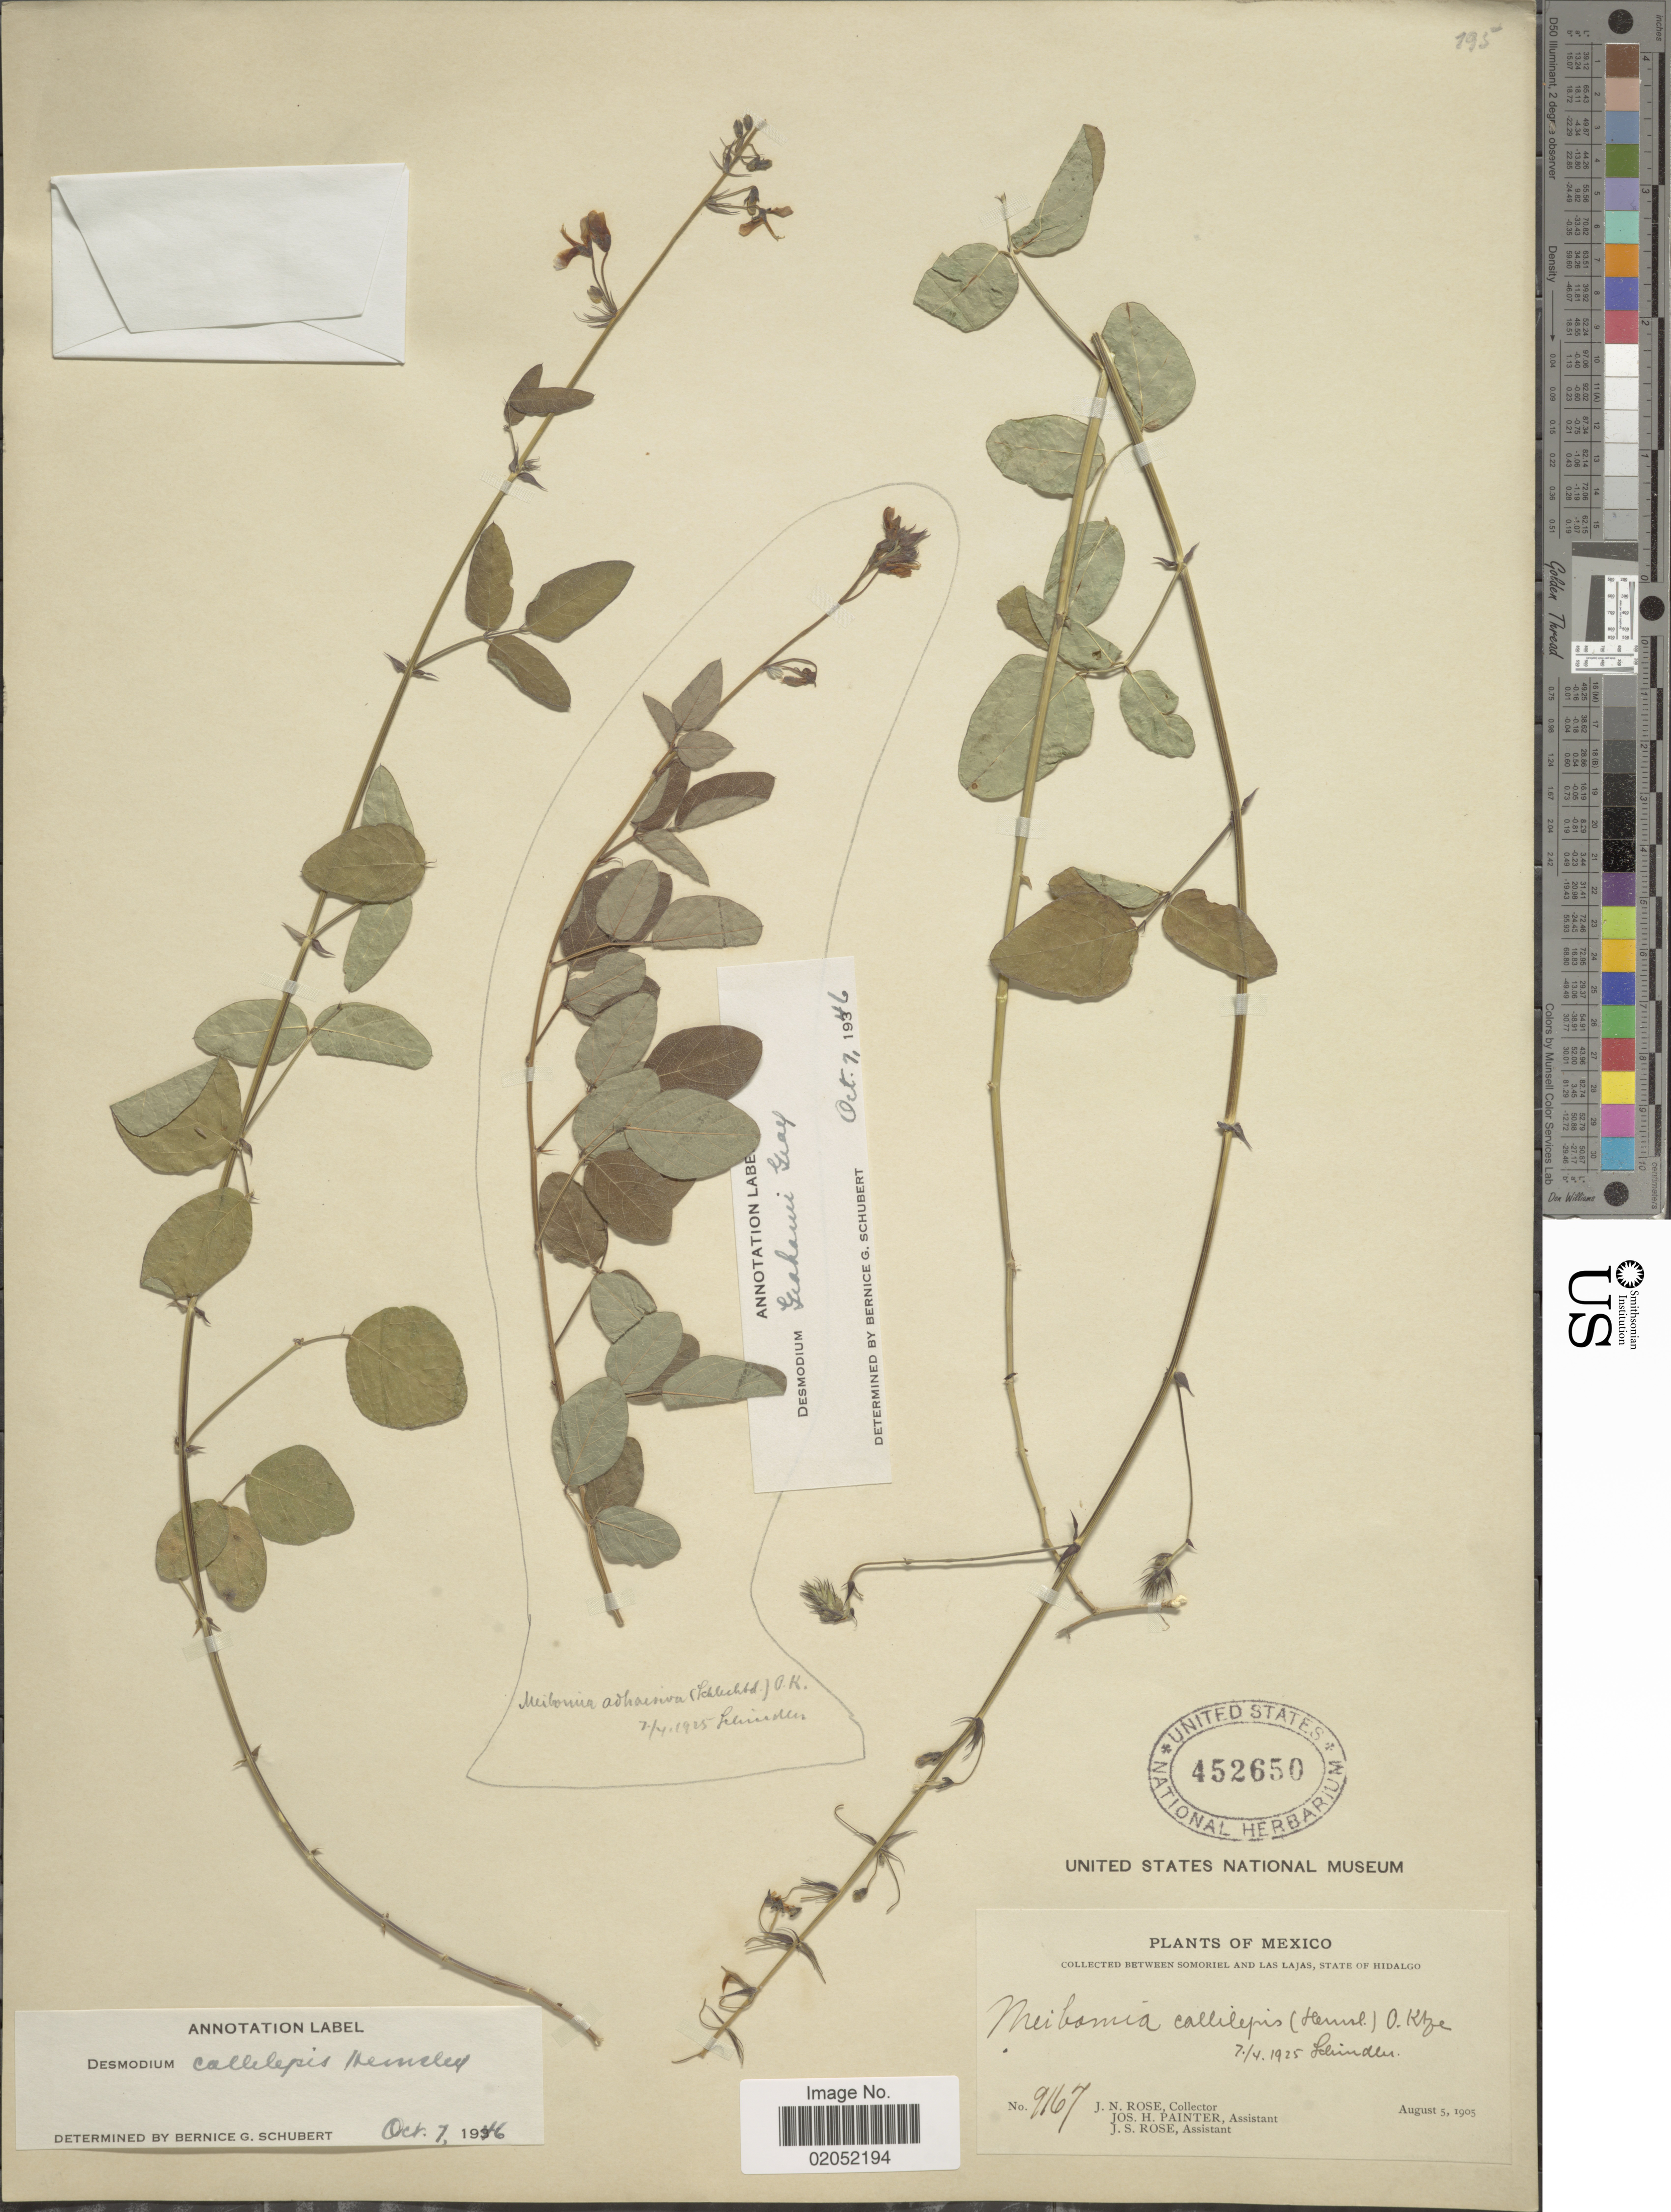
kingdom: Plantae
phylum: Tracheophyta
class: Magnoliopsida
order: Fabales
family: Fabaceae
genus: Desmodium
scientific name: Desmodium callilepis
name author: Hemsl.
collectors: J. N. Rose, J. H. Painter & J. S. Rose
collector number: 9167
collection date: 1905-08-05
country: Mexico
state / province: Hidalgo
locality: Mexico. between somoriel and Las Lajas, State of Hidalgo.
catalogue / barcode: US 452650